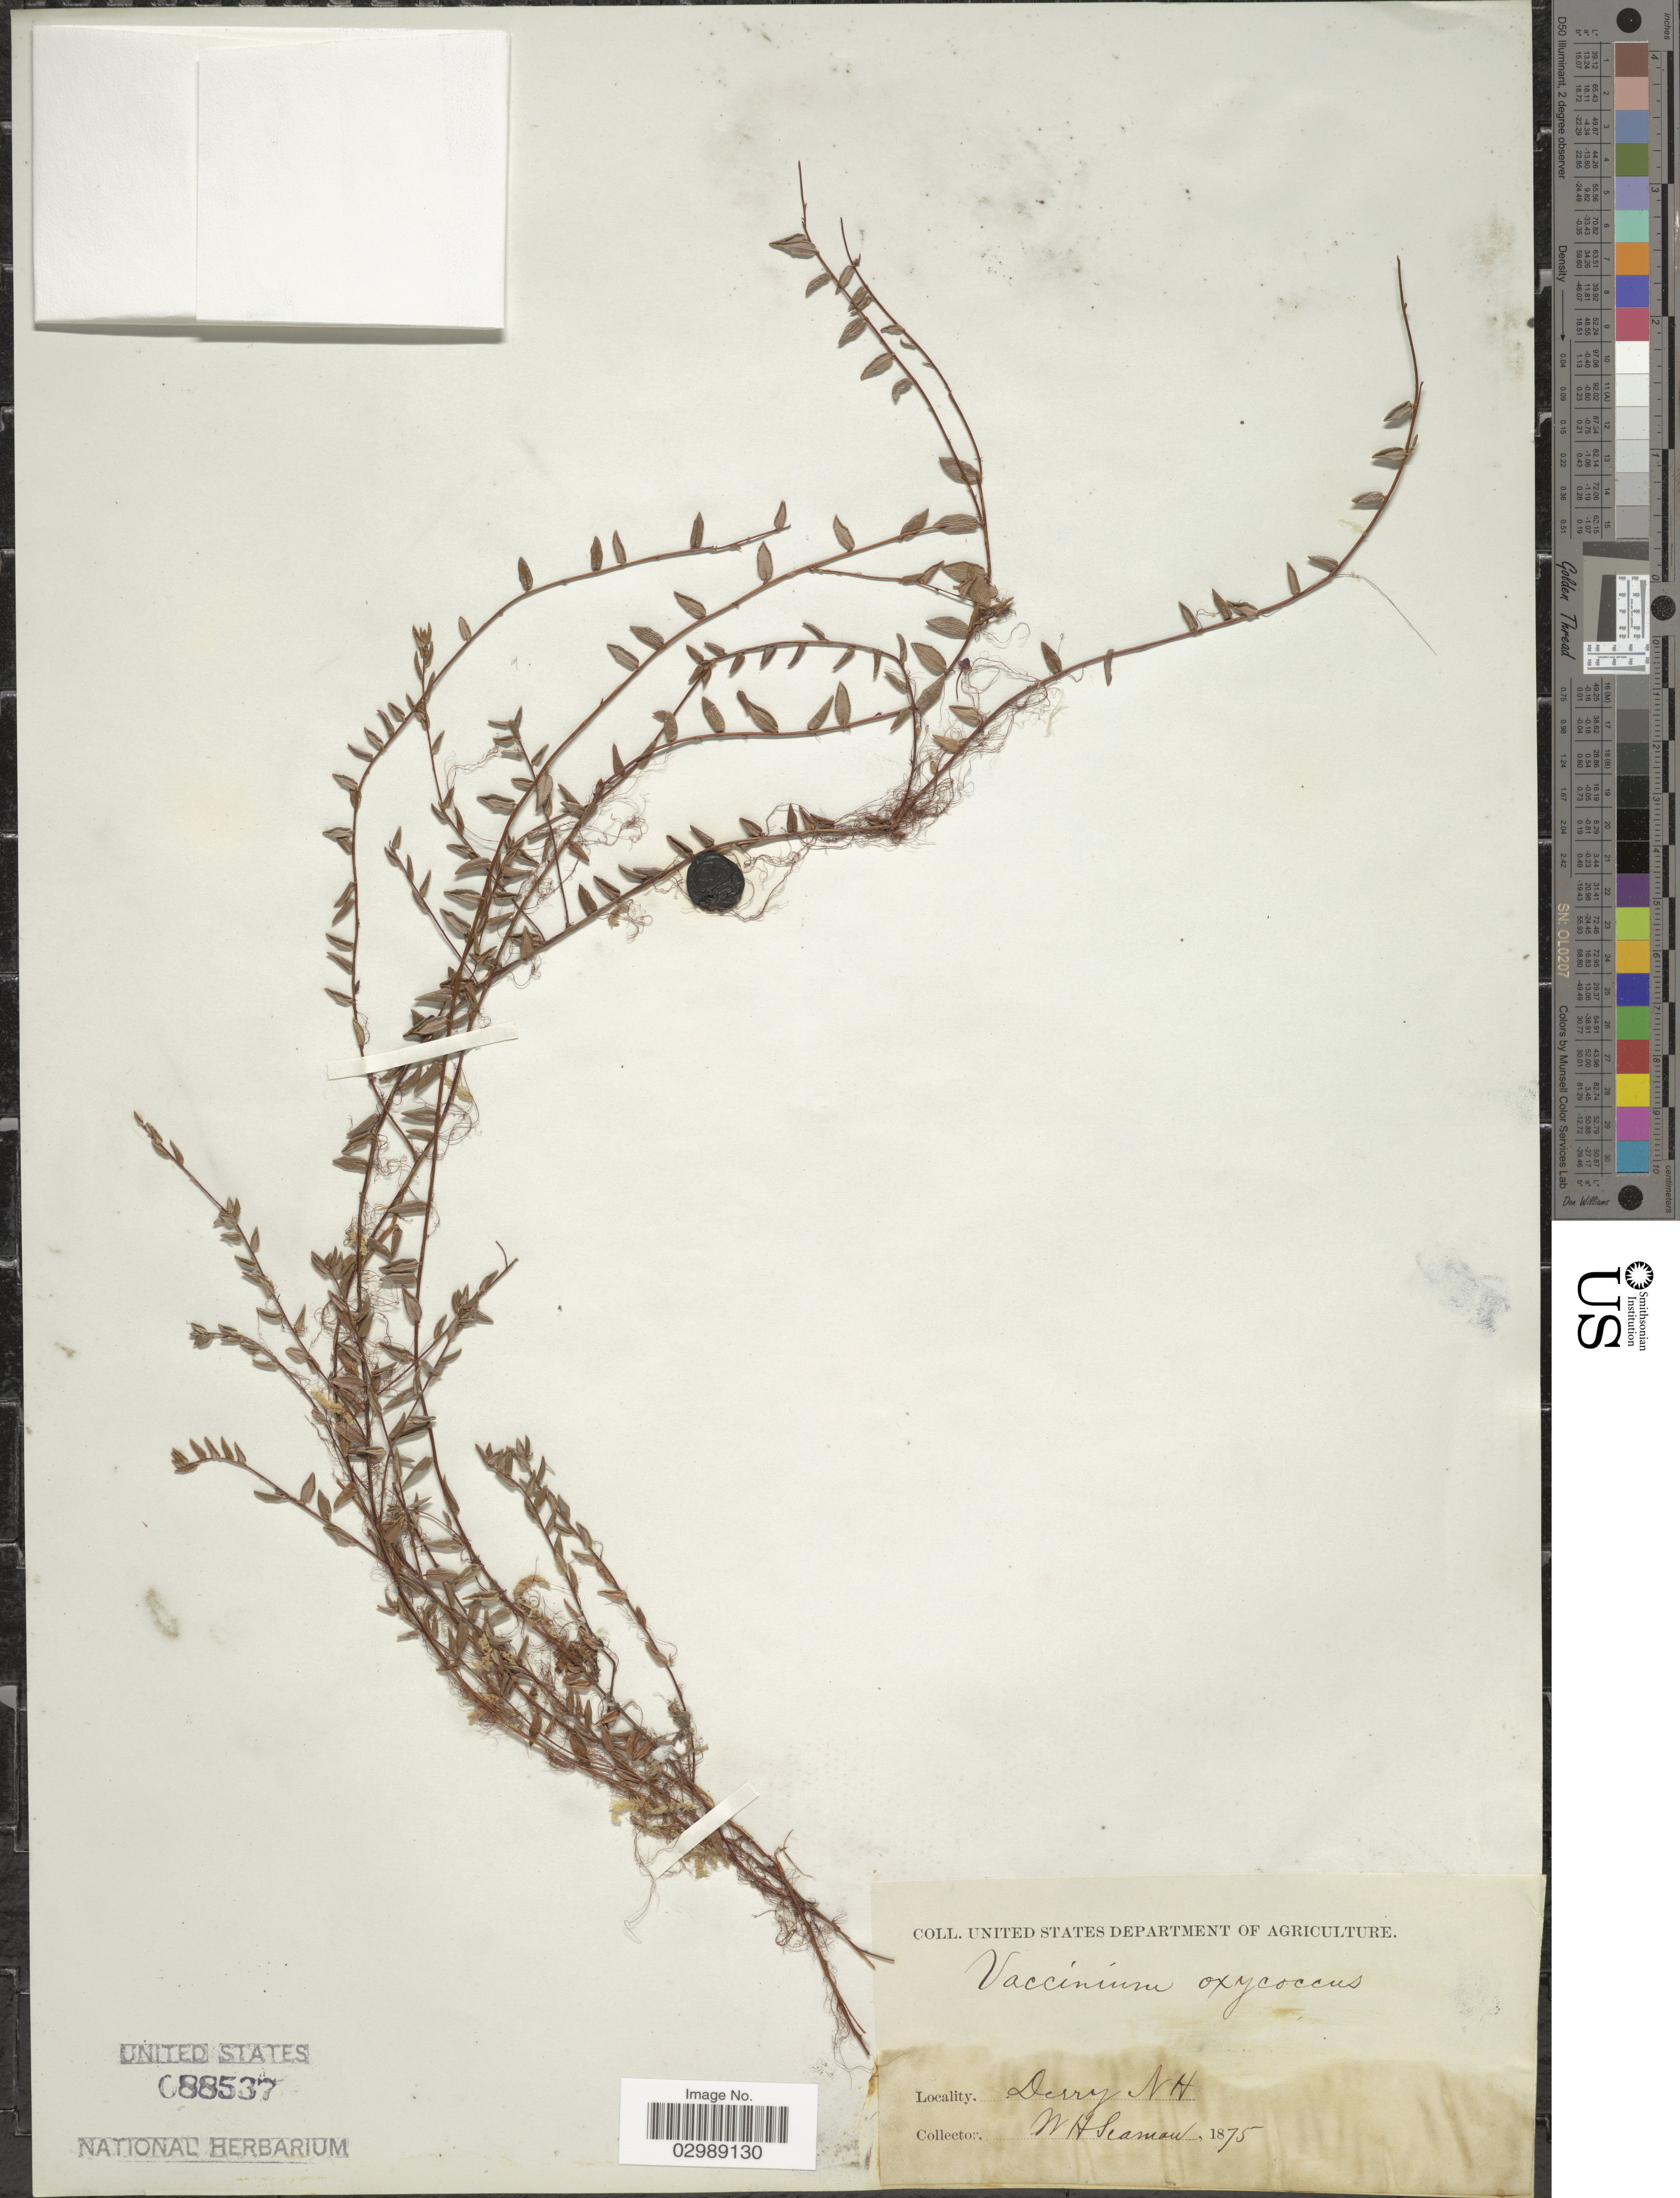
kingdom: Plantae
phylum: Tracheophyta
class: Magnoliopsida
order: Ericales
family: Ericaceae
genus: Vaccinium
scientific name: Vaccinium oxycoccos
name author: L.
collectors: W. Seaman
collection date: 1875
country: United States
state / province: New Hampshire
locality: Derry.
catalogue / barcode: US 88537